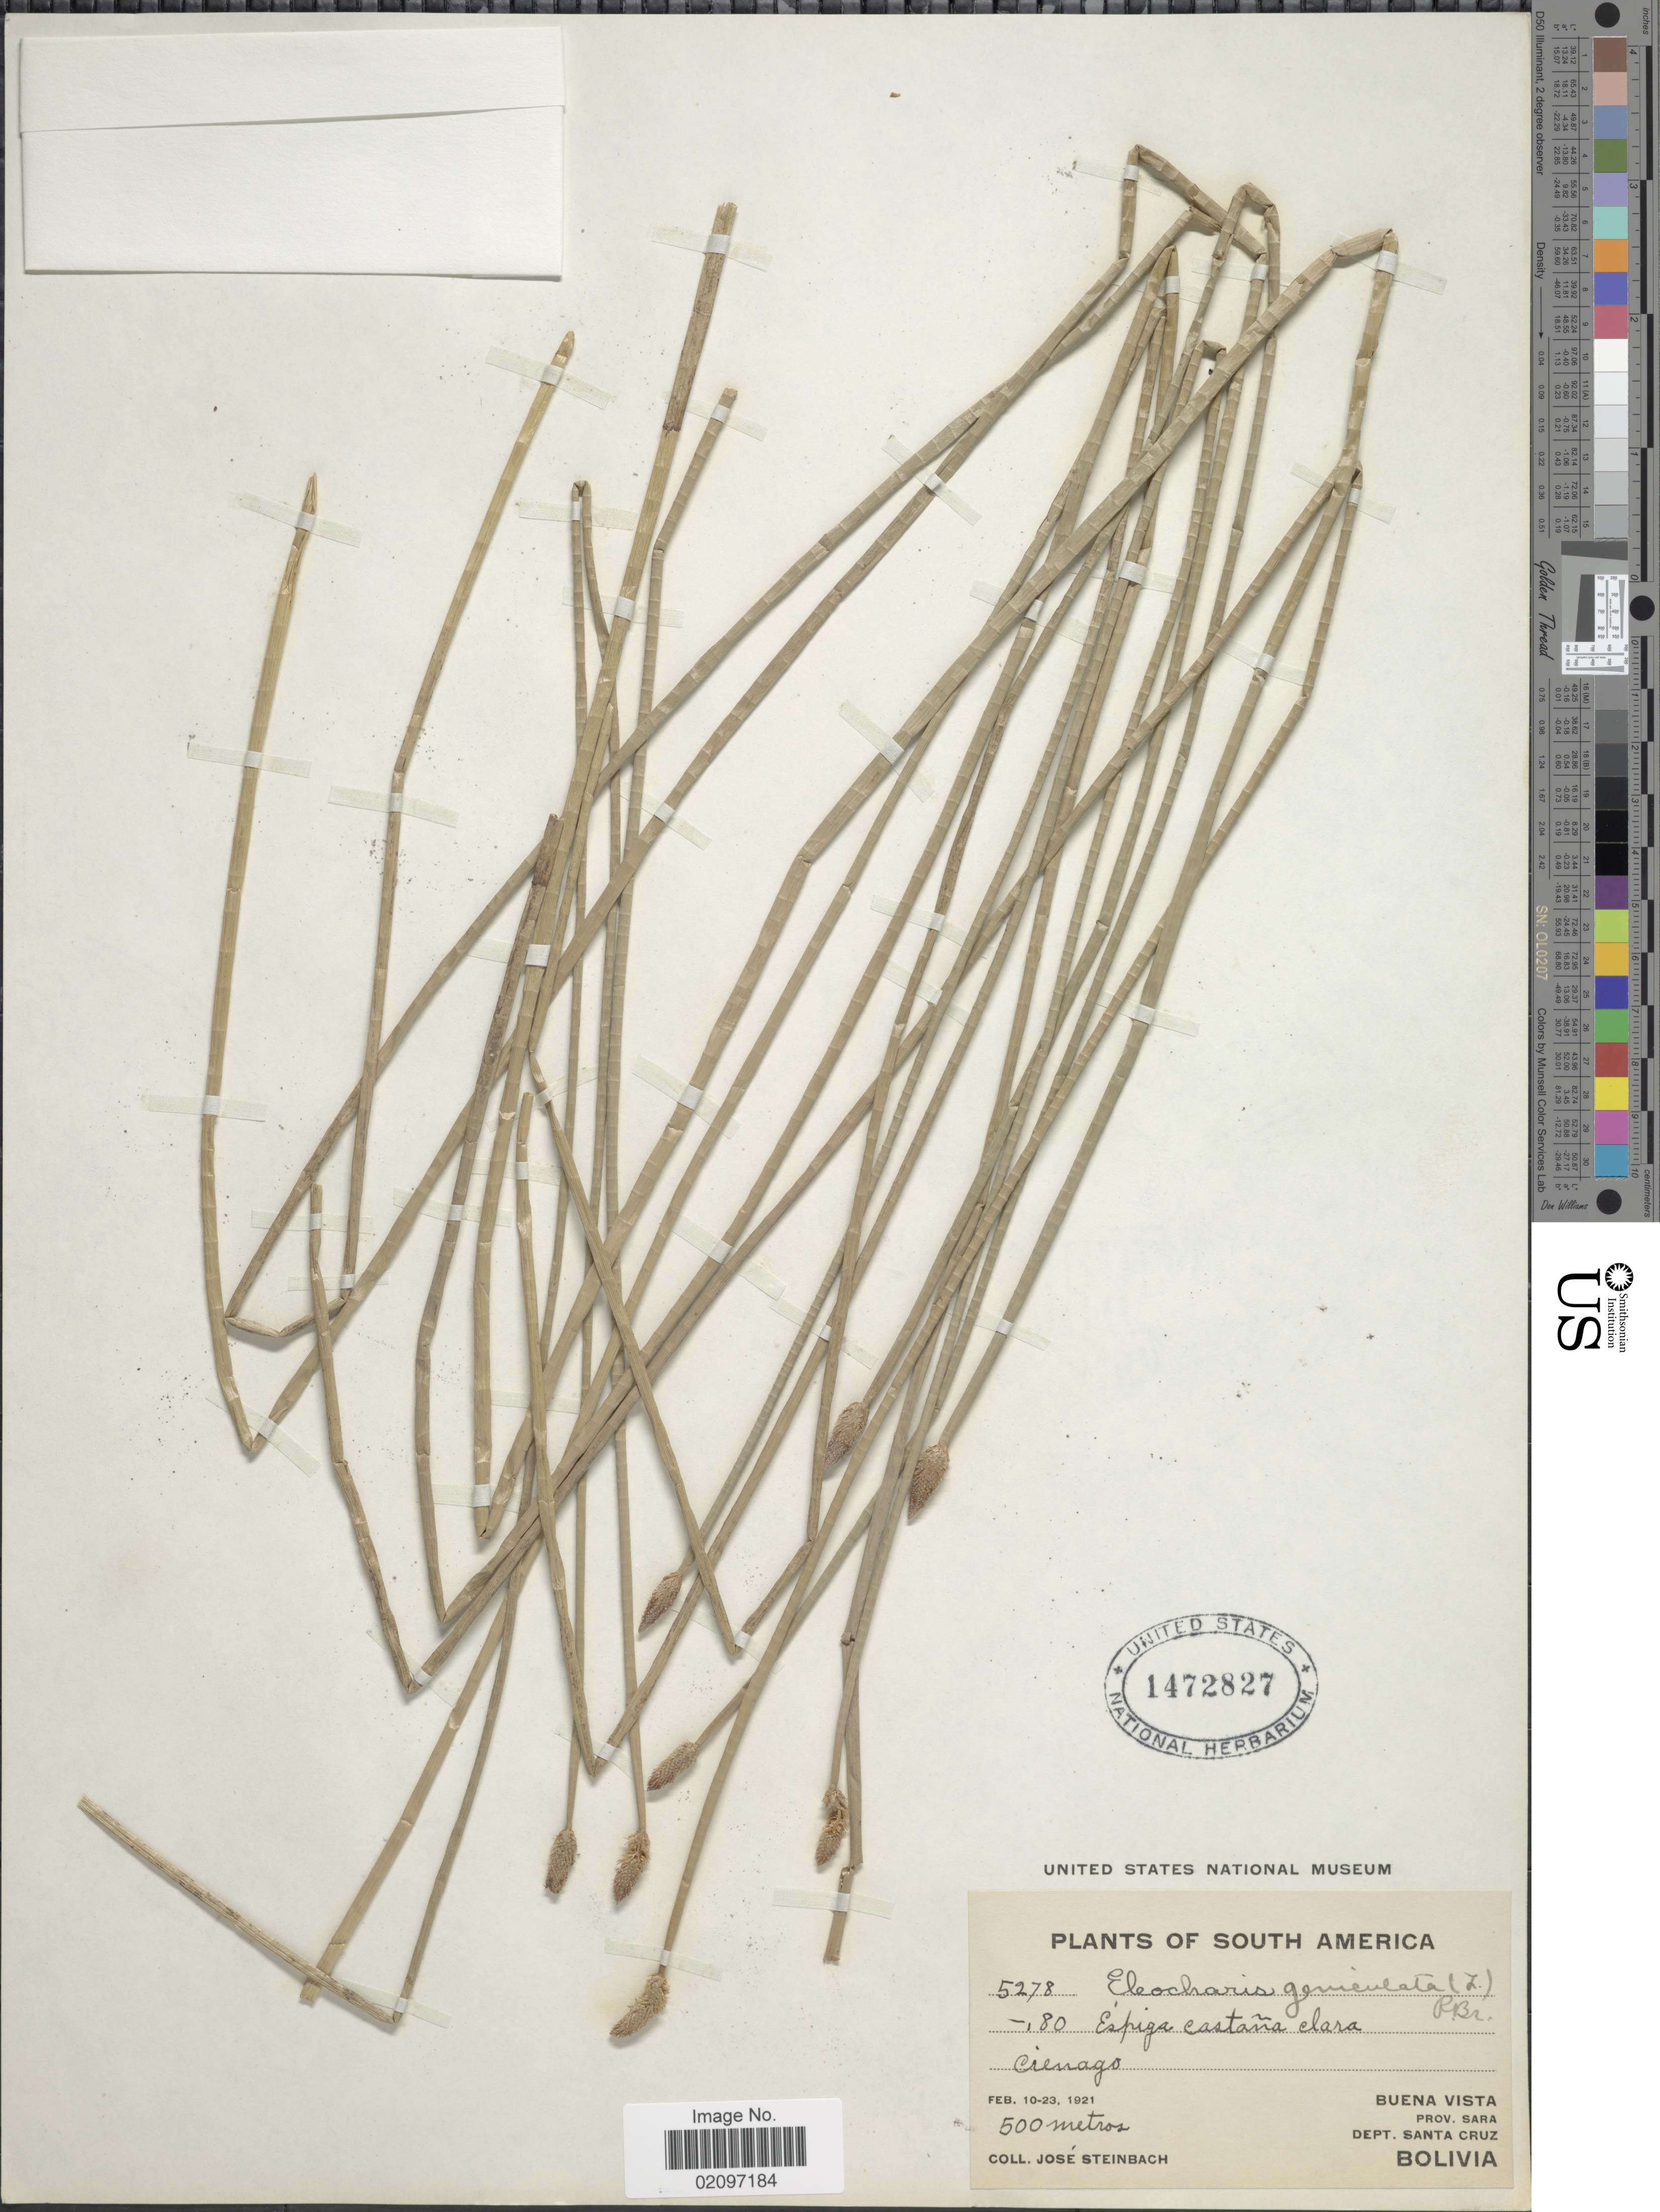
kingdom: Plantae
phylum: Tracheophyta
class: Liliopsida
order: Poales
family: Cyperaceae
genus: Eleocharis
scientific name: Eleocharis elegans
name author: (Kunth) Roem. & Schult.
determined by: Strong, Mark T., (BOT), Smithsonian Institution - National Museum of Natural History (UNITED STATES)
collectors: J. Steinbach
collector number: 5278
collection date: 1921-02-10/1921-02-23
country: Bolivia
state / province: Santa Cruz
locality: Buena Vista, Prov. Sara, Dept. Santa Cruz, Bolivia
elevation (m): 500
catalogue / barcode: US 1472827